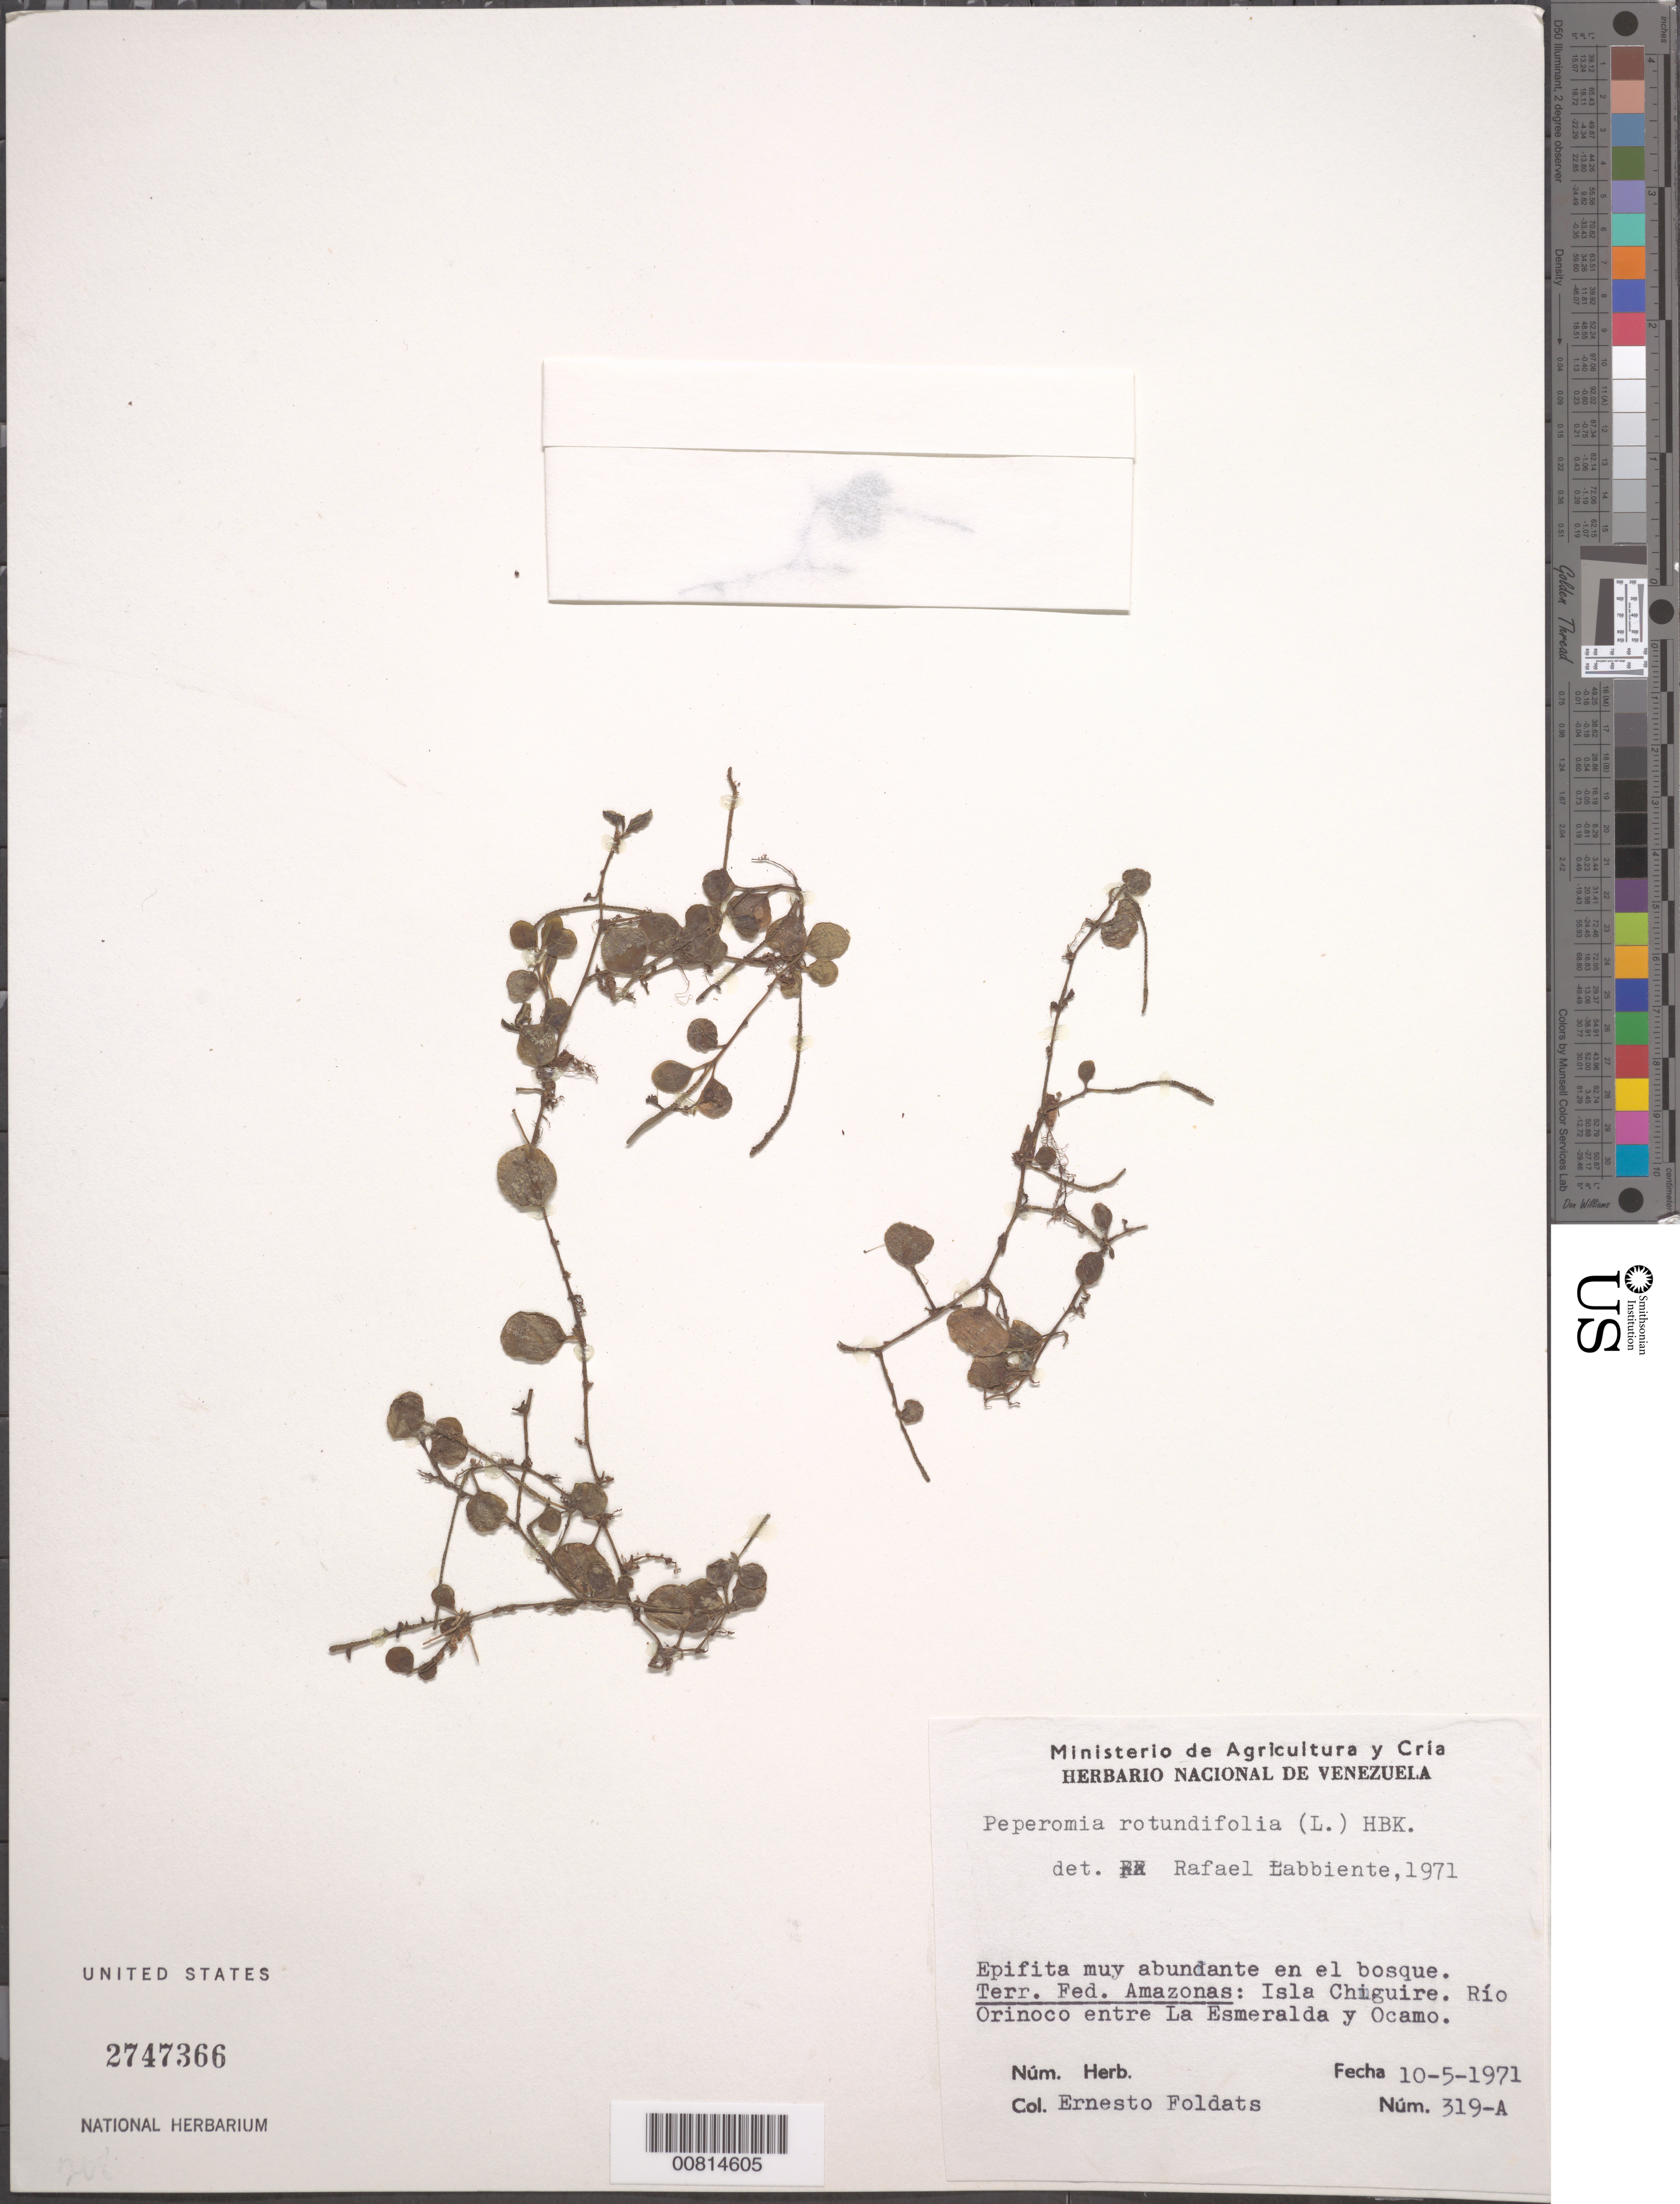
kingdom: Plantae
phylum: Tracheophyta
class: Magnoliopsida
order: Piperales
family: Piperaceae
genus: Peperomia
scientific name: Peperomia rotundifolia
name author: (L.) Kunth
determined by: Labbiente, R.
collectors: E. Foldats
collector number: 319 A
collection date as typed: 10-May-71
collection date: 1971-05-10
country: Venezuela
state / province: Amazonas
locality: Isla Chiguire, Río Orinoco, between La Esmeralda and Ocamo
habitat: Forest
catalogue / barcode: US 2747366